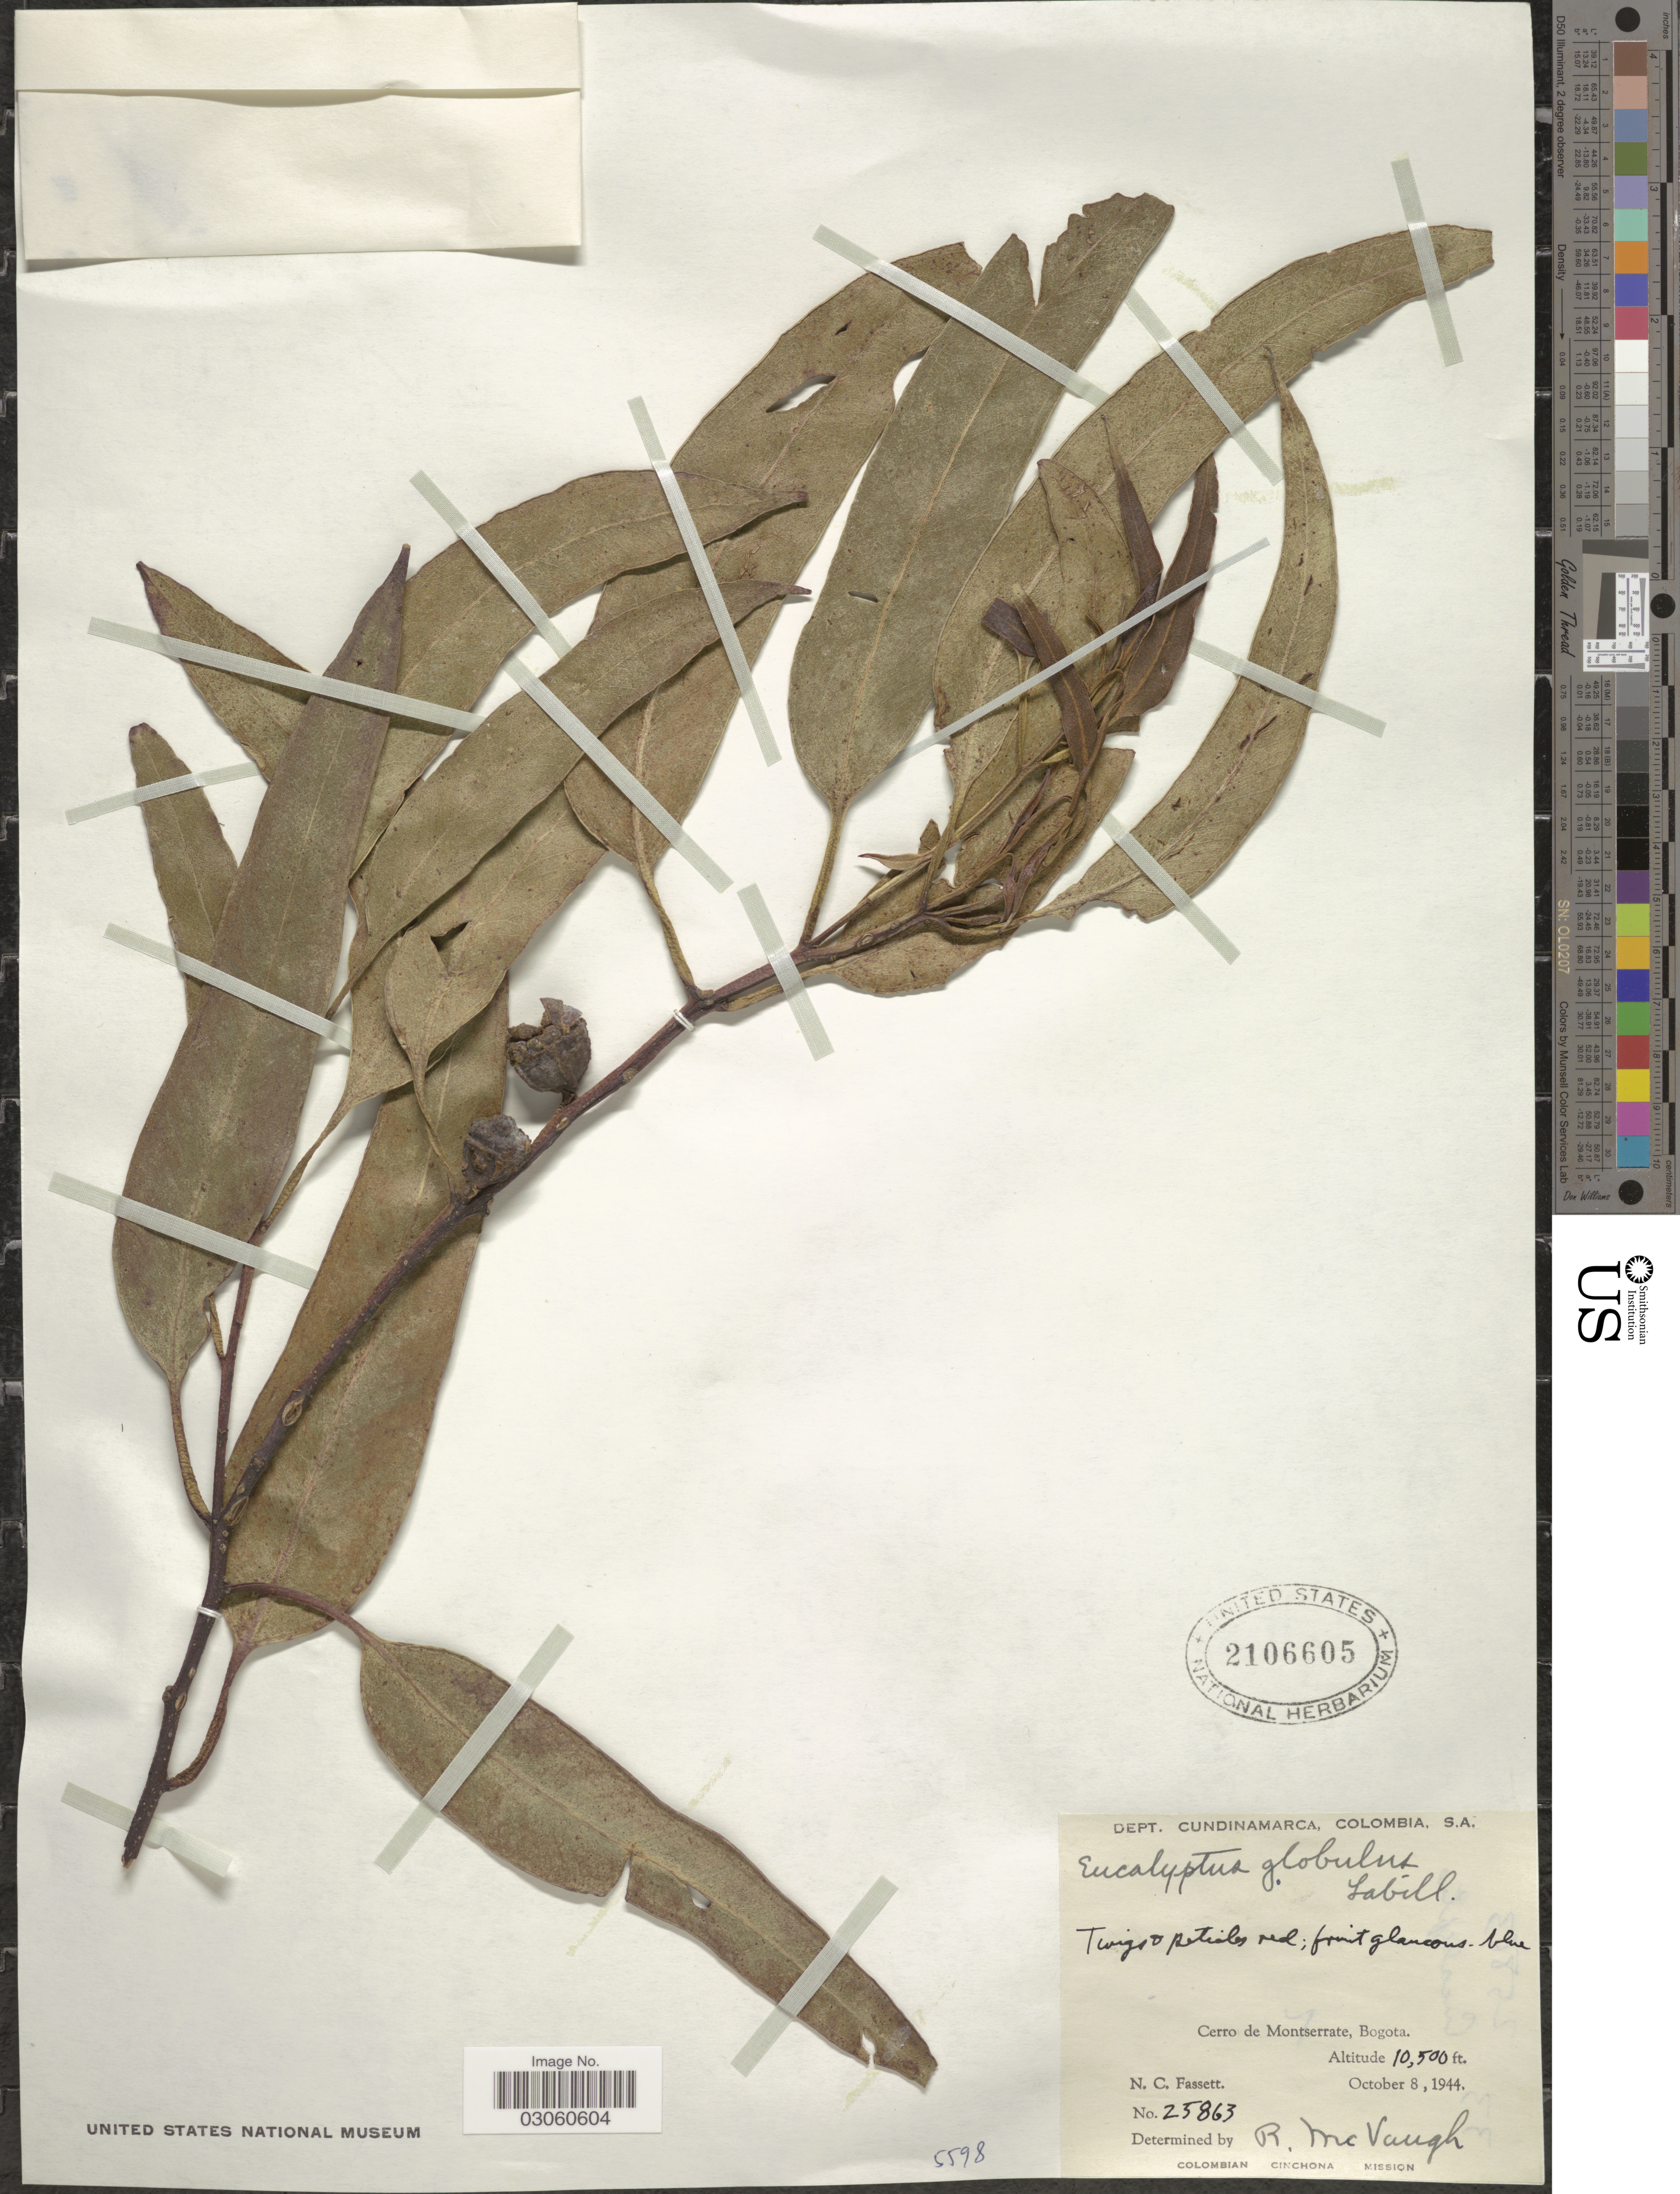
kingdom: Plantae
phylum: Tracheophyta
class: Magnoliopsida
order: Myrtales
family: Myrtaceae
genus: Eucalyptus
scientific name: Eucalyptus globulus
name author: Labill.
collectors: N. C. Fassett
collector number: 25863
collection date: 1944-10-08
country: Colombia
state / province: Bogota D.C.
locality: Cerro de Montserrate, Bogota.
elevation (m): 3200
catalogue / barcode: US 2106605